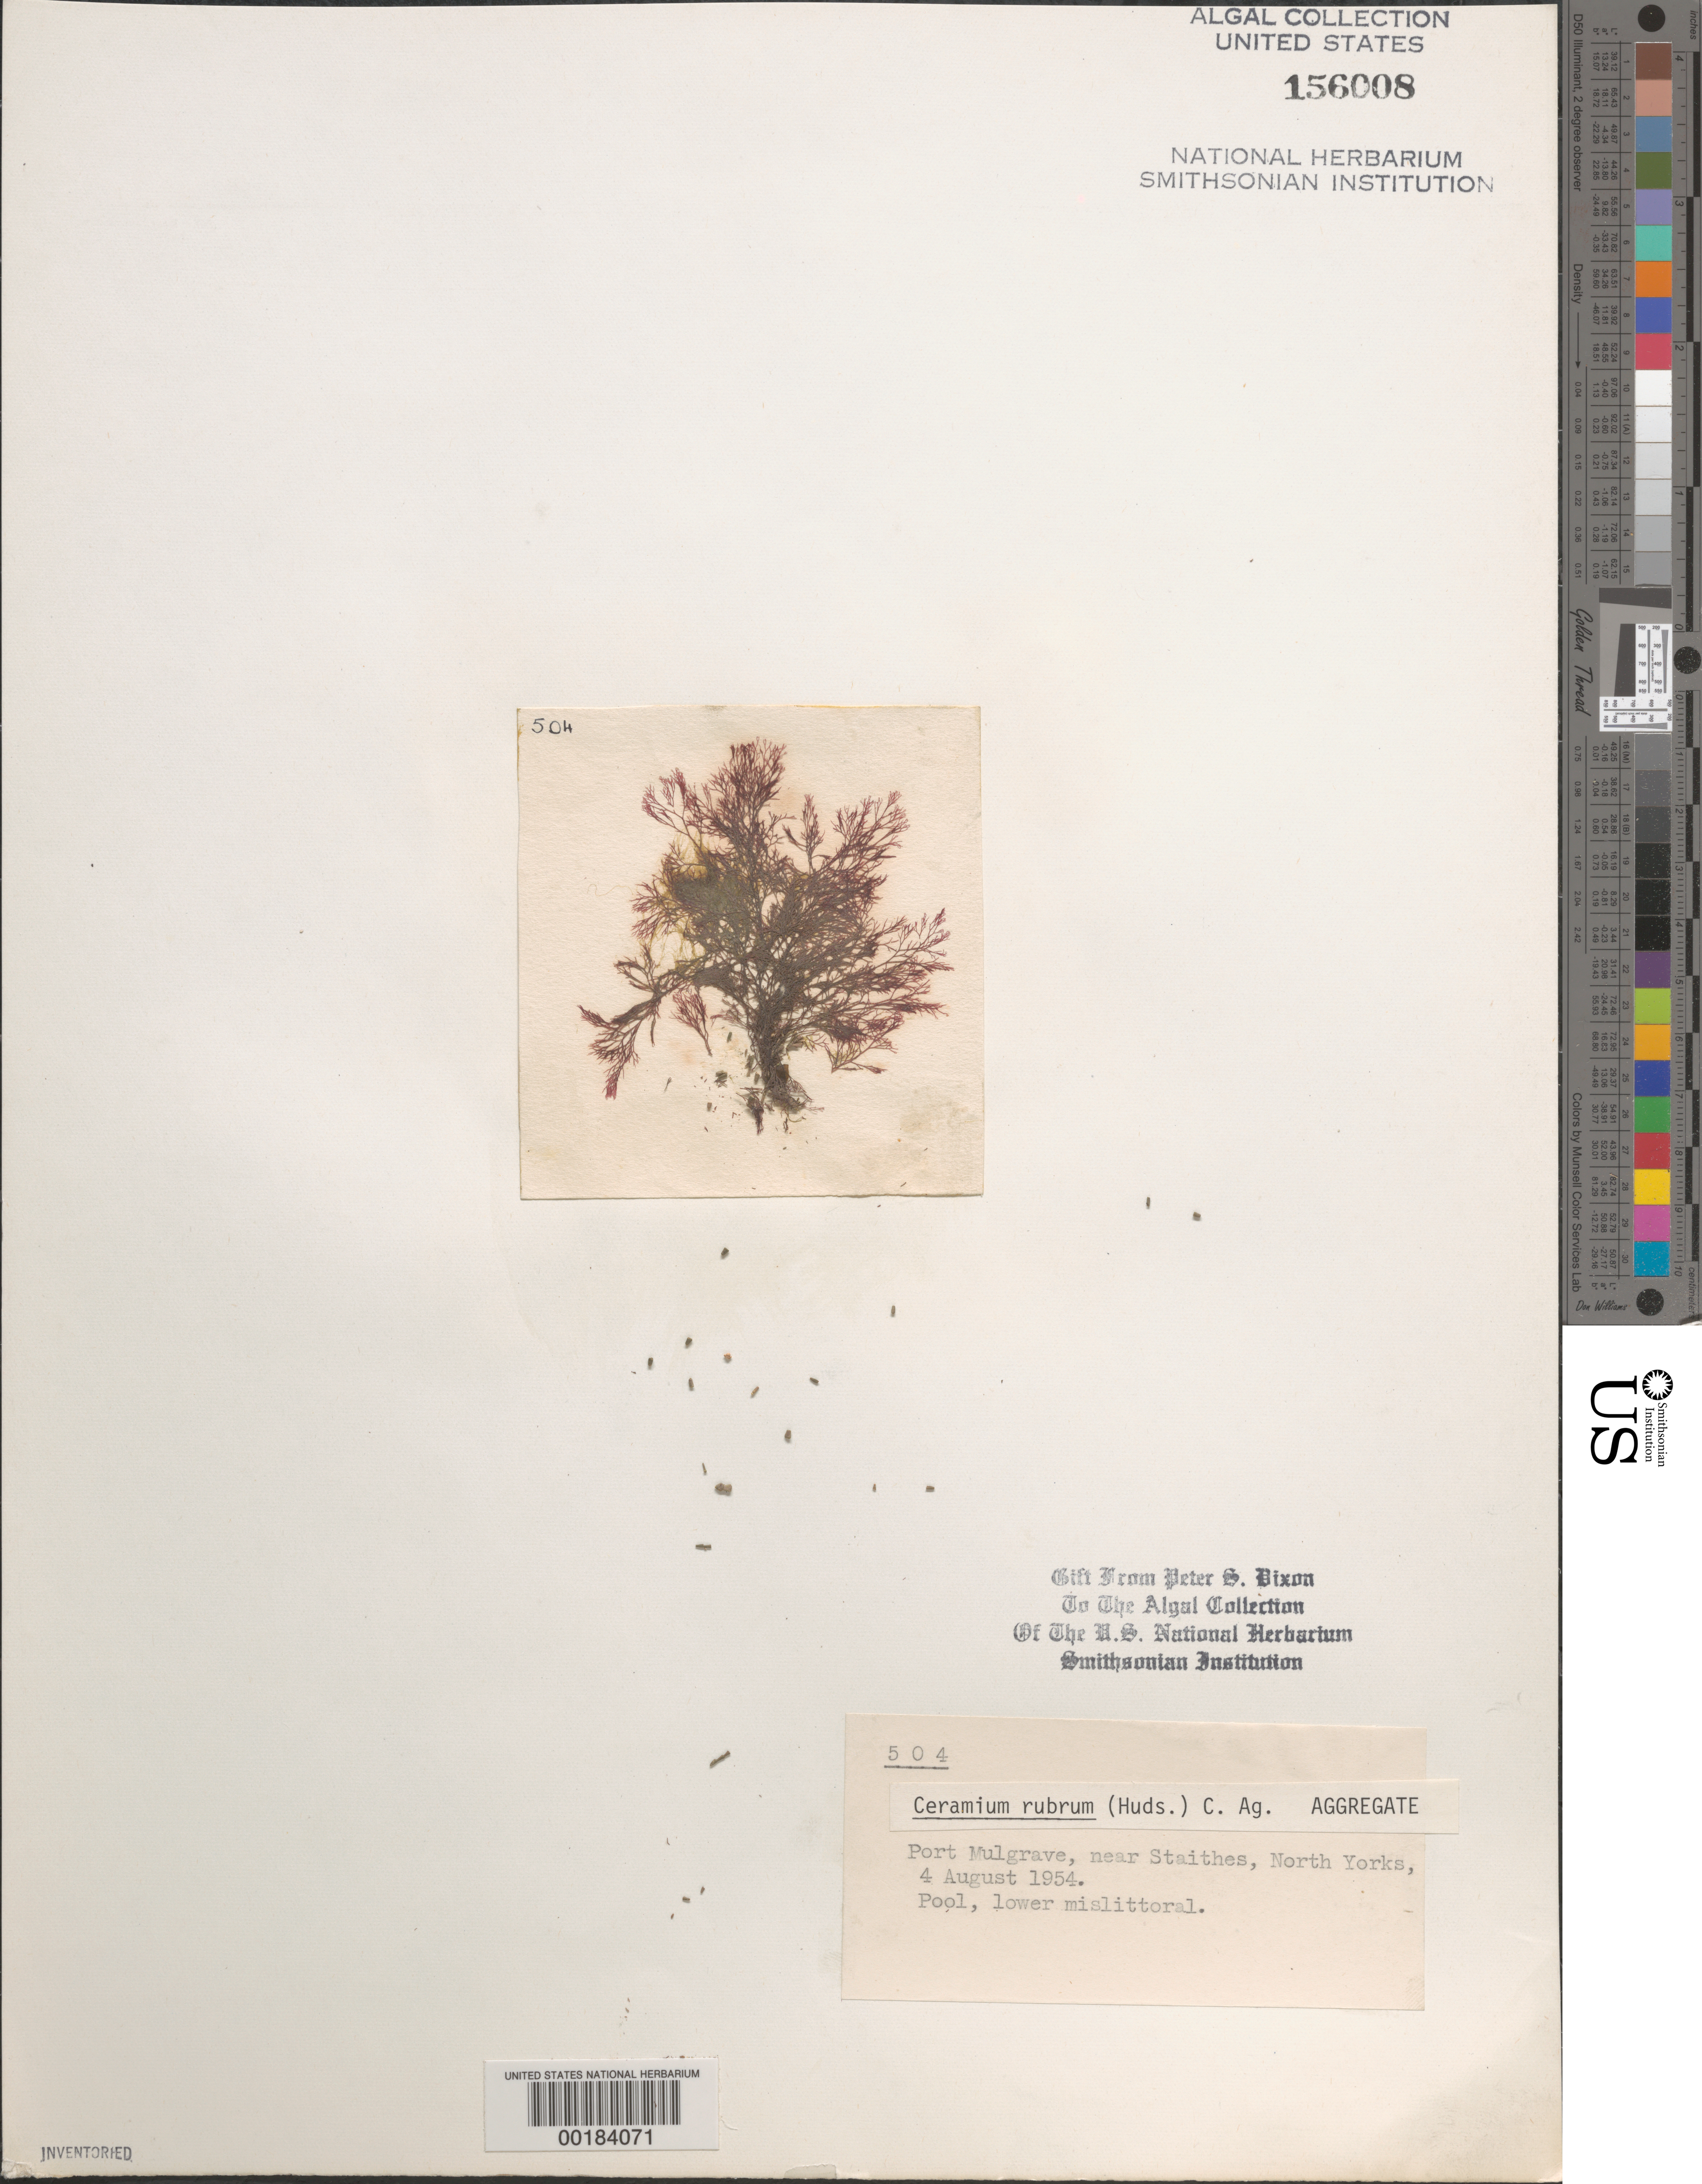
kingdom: Plantae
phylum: Rhodophyta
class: Florideophyceae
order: Ceramiales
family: Ceramiaceae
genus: Ceramium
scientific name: Ceramium rubrum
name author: C. Agardh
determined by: Dixon, P. S.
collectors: P. S. Dixon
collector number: PSD 504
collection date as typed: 04 Aug 1954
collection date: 1954-08-04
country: United Kingdom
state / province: England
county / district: North Yorkshire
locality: Port Mulgrave, near Staithes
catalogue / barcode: US 156008